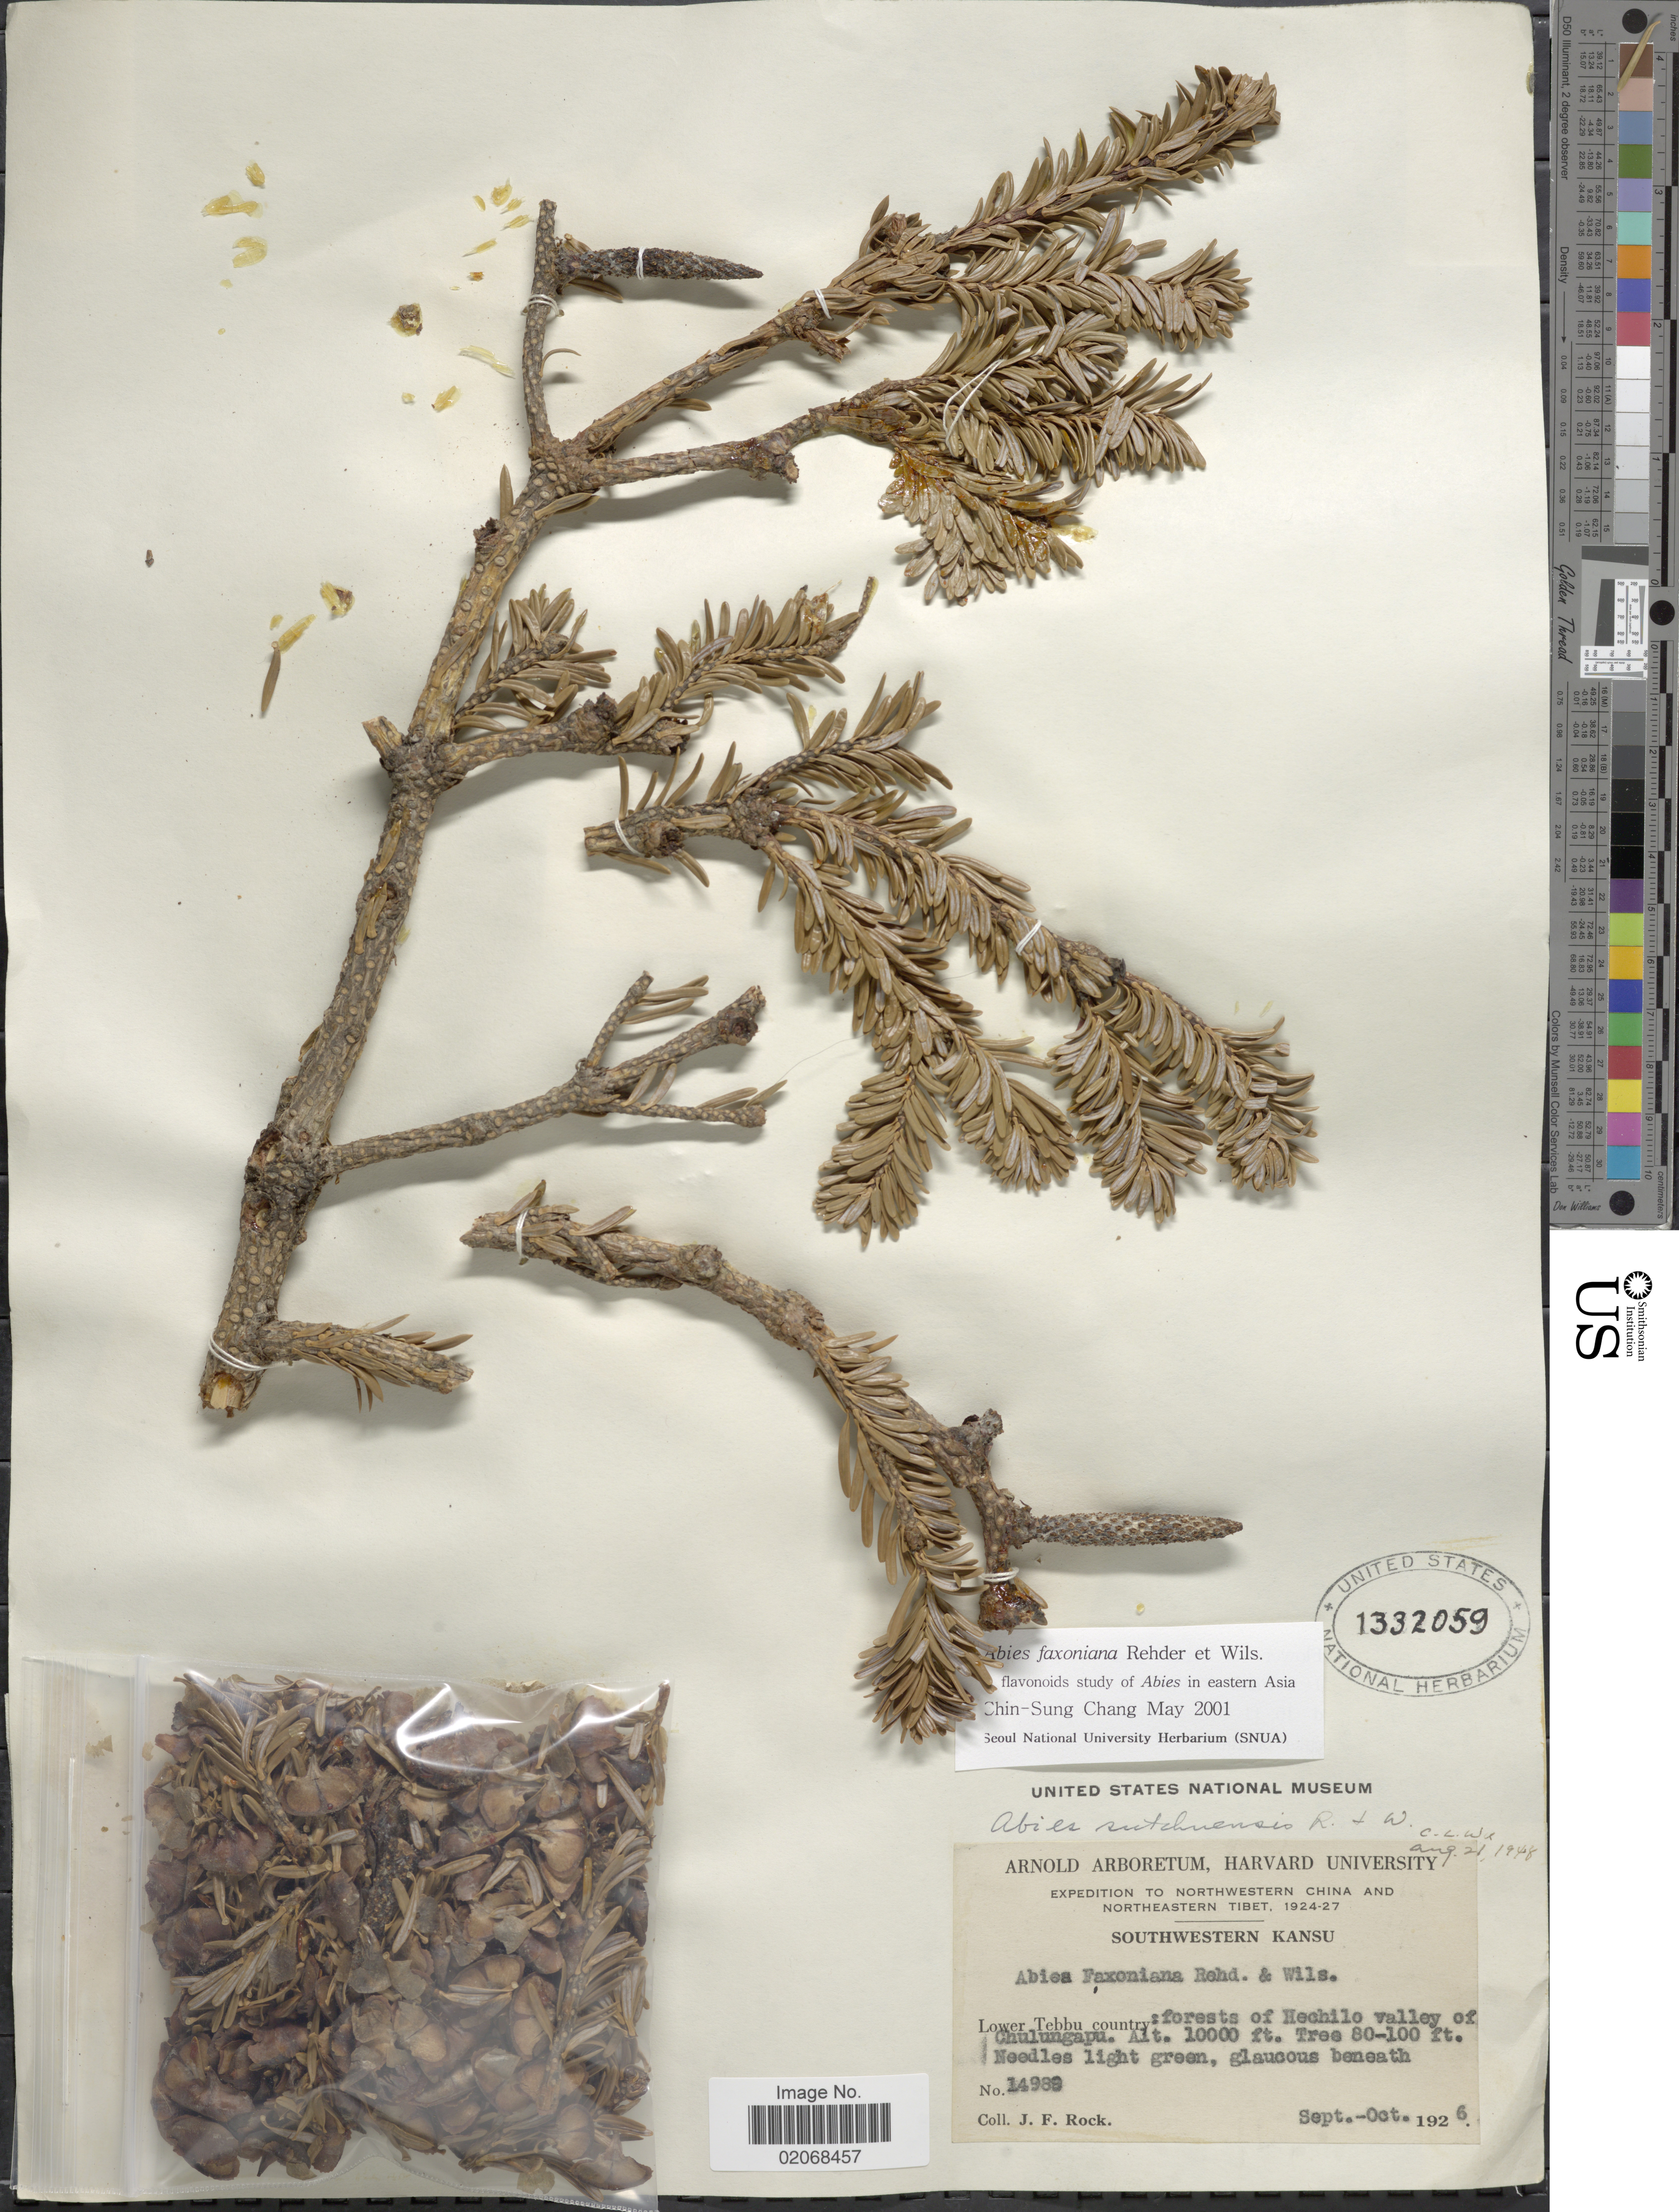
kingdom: Plantae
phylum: Tracheophyta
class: Pinopsida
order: Pinales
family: Pinaceae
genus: Abies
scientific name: Abies faxoniana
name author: Rehder & E.H. Wilson in Sarg.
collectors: J. Rock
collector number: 14989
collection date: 1926-09/1926-10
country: China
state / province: Gansu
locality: Northwestern China and Northeastern Tibet, Southwestern Kansu, Lower Tebu country: forest of Hechilo valley of Chulungapu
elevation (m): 3048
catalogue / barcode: US 1332059